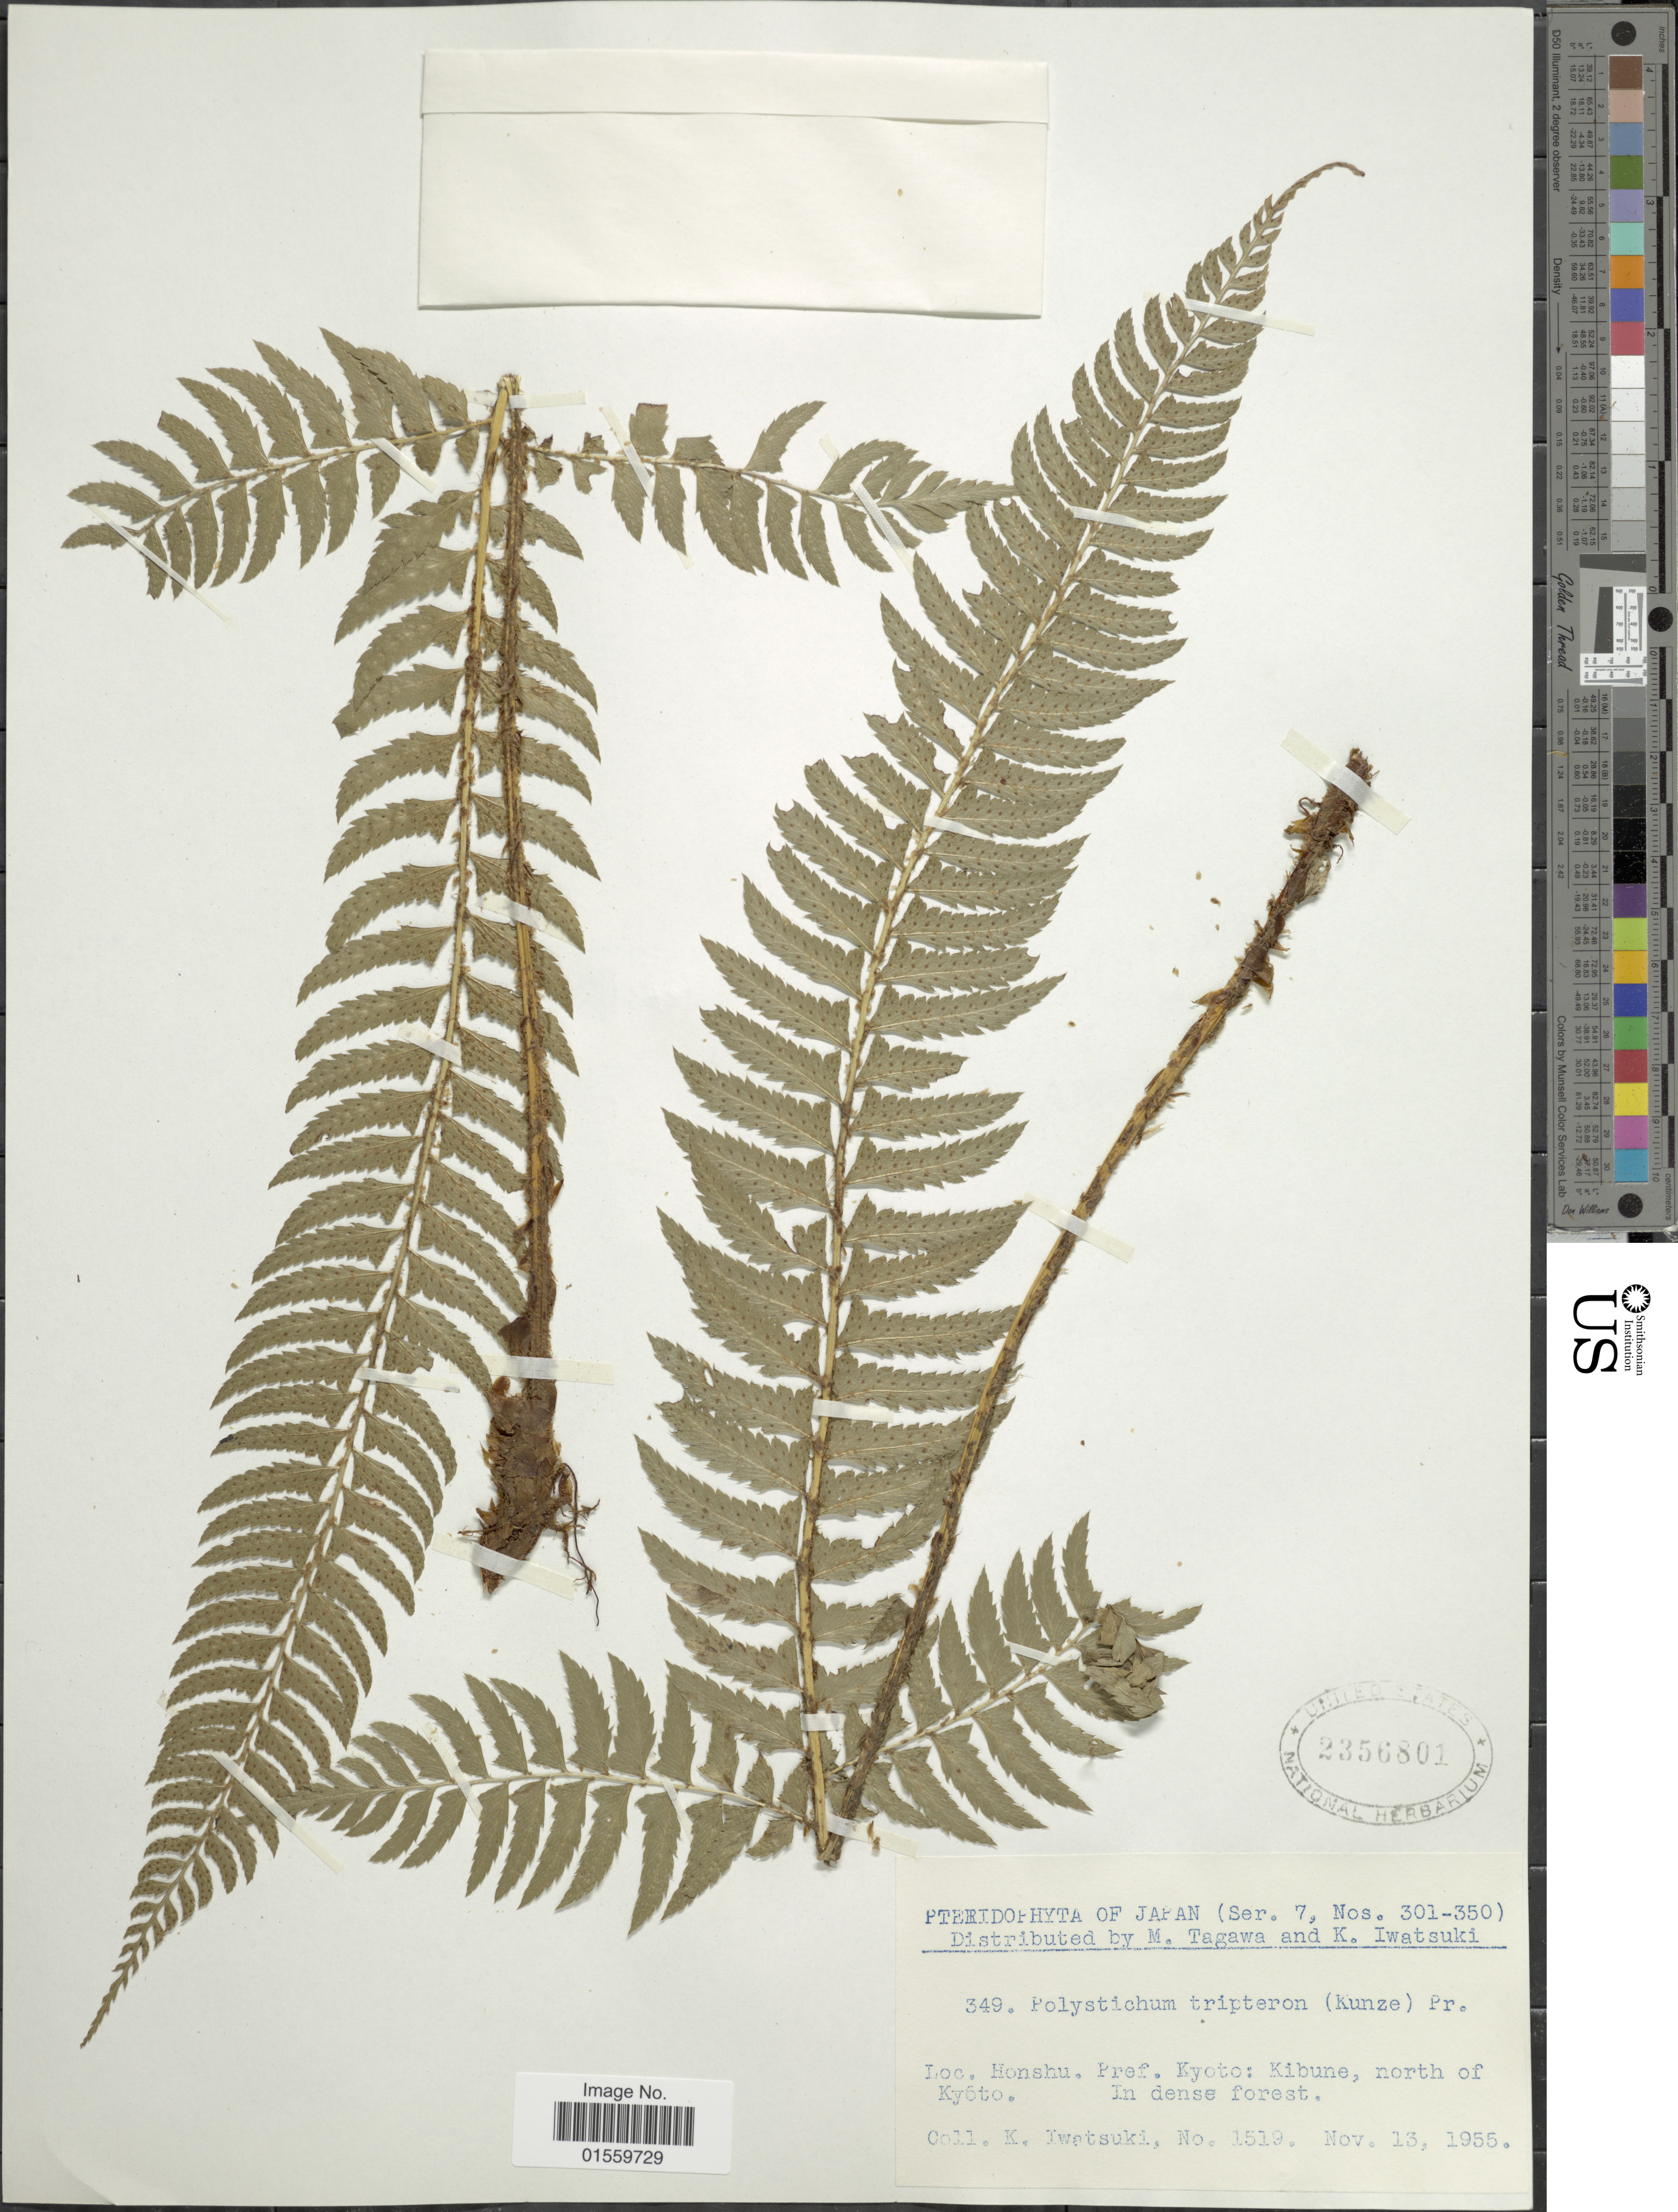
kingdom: Plantae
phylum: Tracheophyta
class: Polypodiopsida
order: Polypodiales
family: Dryopteridaceae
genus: Polystichum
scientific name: Polystichum tripteron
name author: (Kunze) C. Presl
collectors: K. Iwatsuki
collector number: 1519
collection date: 1955-11-13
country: Japan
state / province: Kyoto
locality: Honshu. Pref. Kyoto: Kibune, north of Kyoto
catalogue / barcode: US 2356801